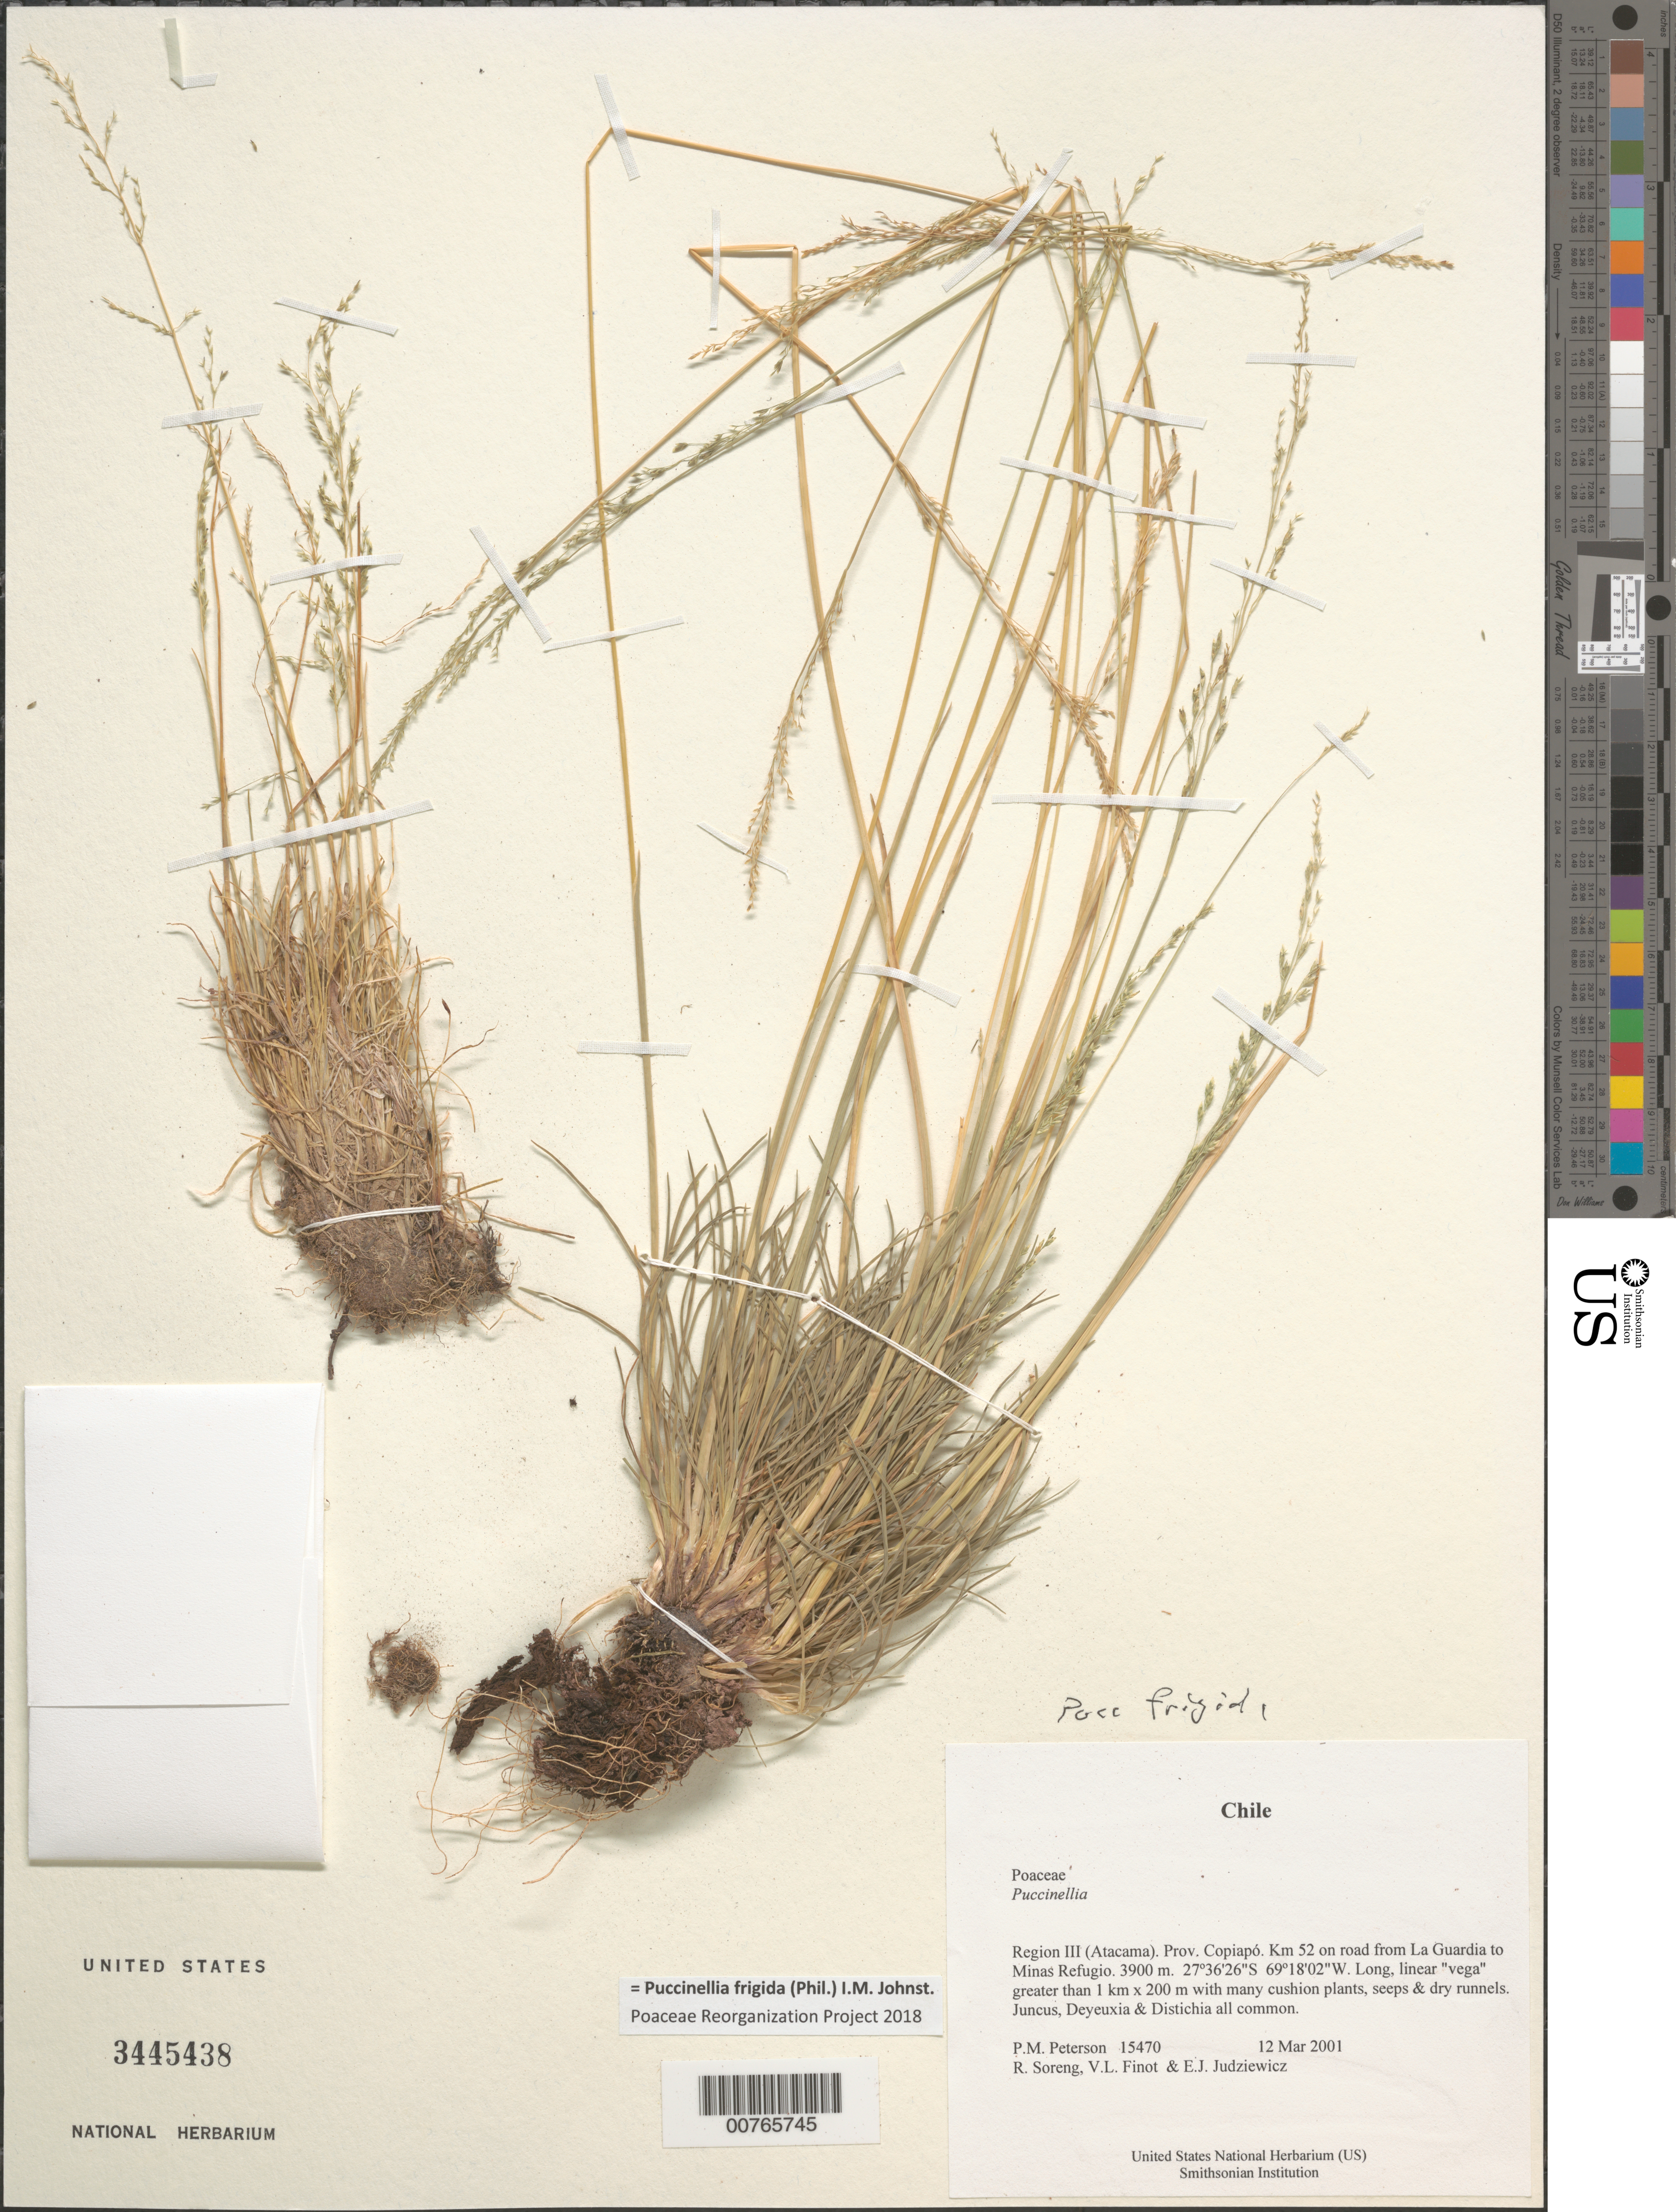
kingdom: Plantae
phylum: Tracheophyta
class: Liliopsida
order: Poales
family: Poaceae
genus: Puccinellia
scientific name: Puccinellia frigida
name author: (Phil.) I.M. Johnst.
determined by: Poaceae Reorganization Project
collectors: P. M. Peterson, R. J. Soreng, V. Finot & E. J. Judziewicz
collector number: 15470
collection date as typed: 12 Mar 2001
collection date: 2001-03-12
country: Chile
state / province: Atacama (III)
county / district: Copiapó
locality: Km 52 on road from La Guardia to Minas Refugio.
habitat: Long, linear "vega" greater than 1 km x 200 m with many cushion plants, seeps & dry runnels.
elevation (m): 3900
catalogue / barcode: US 3445438